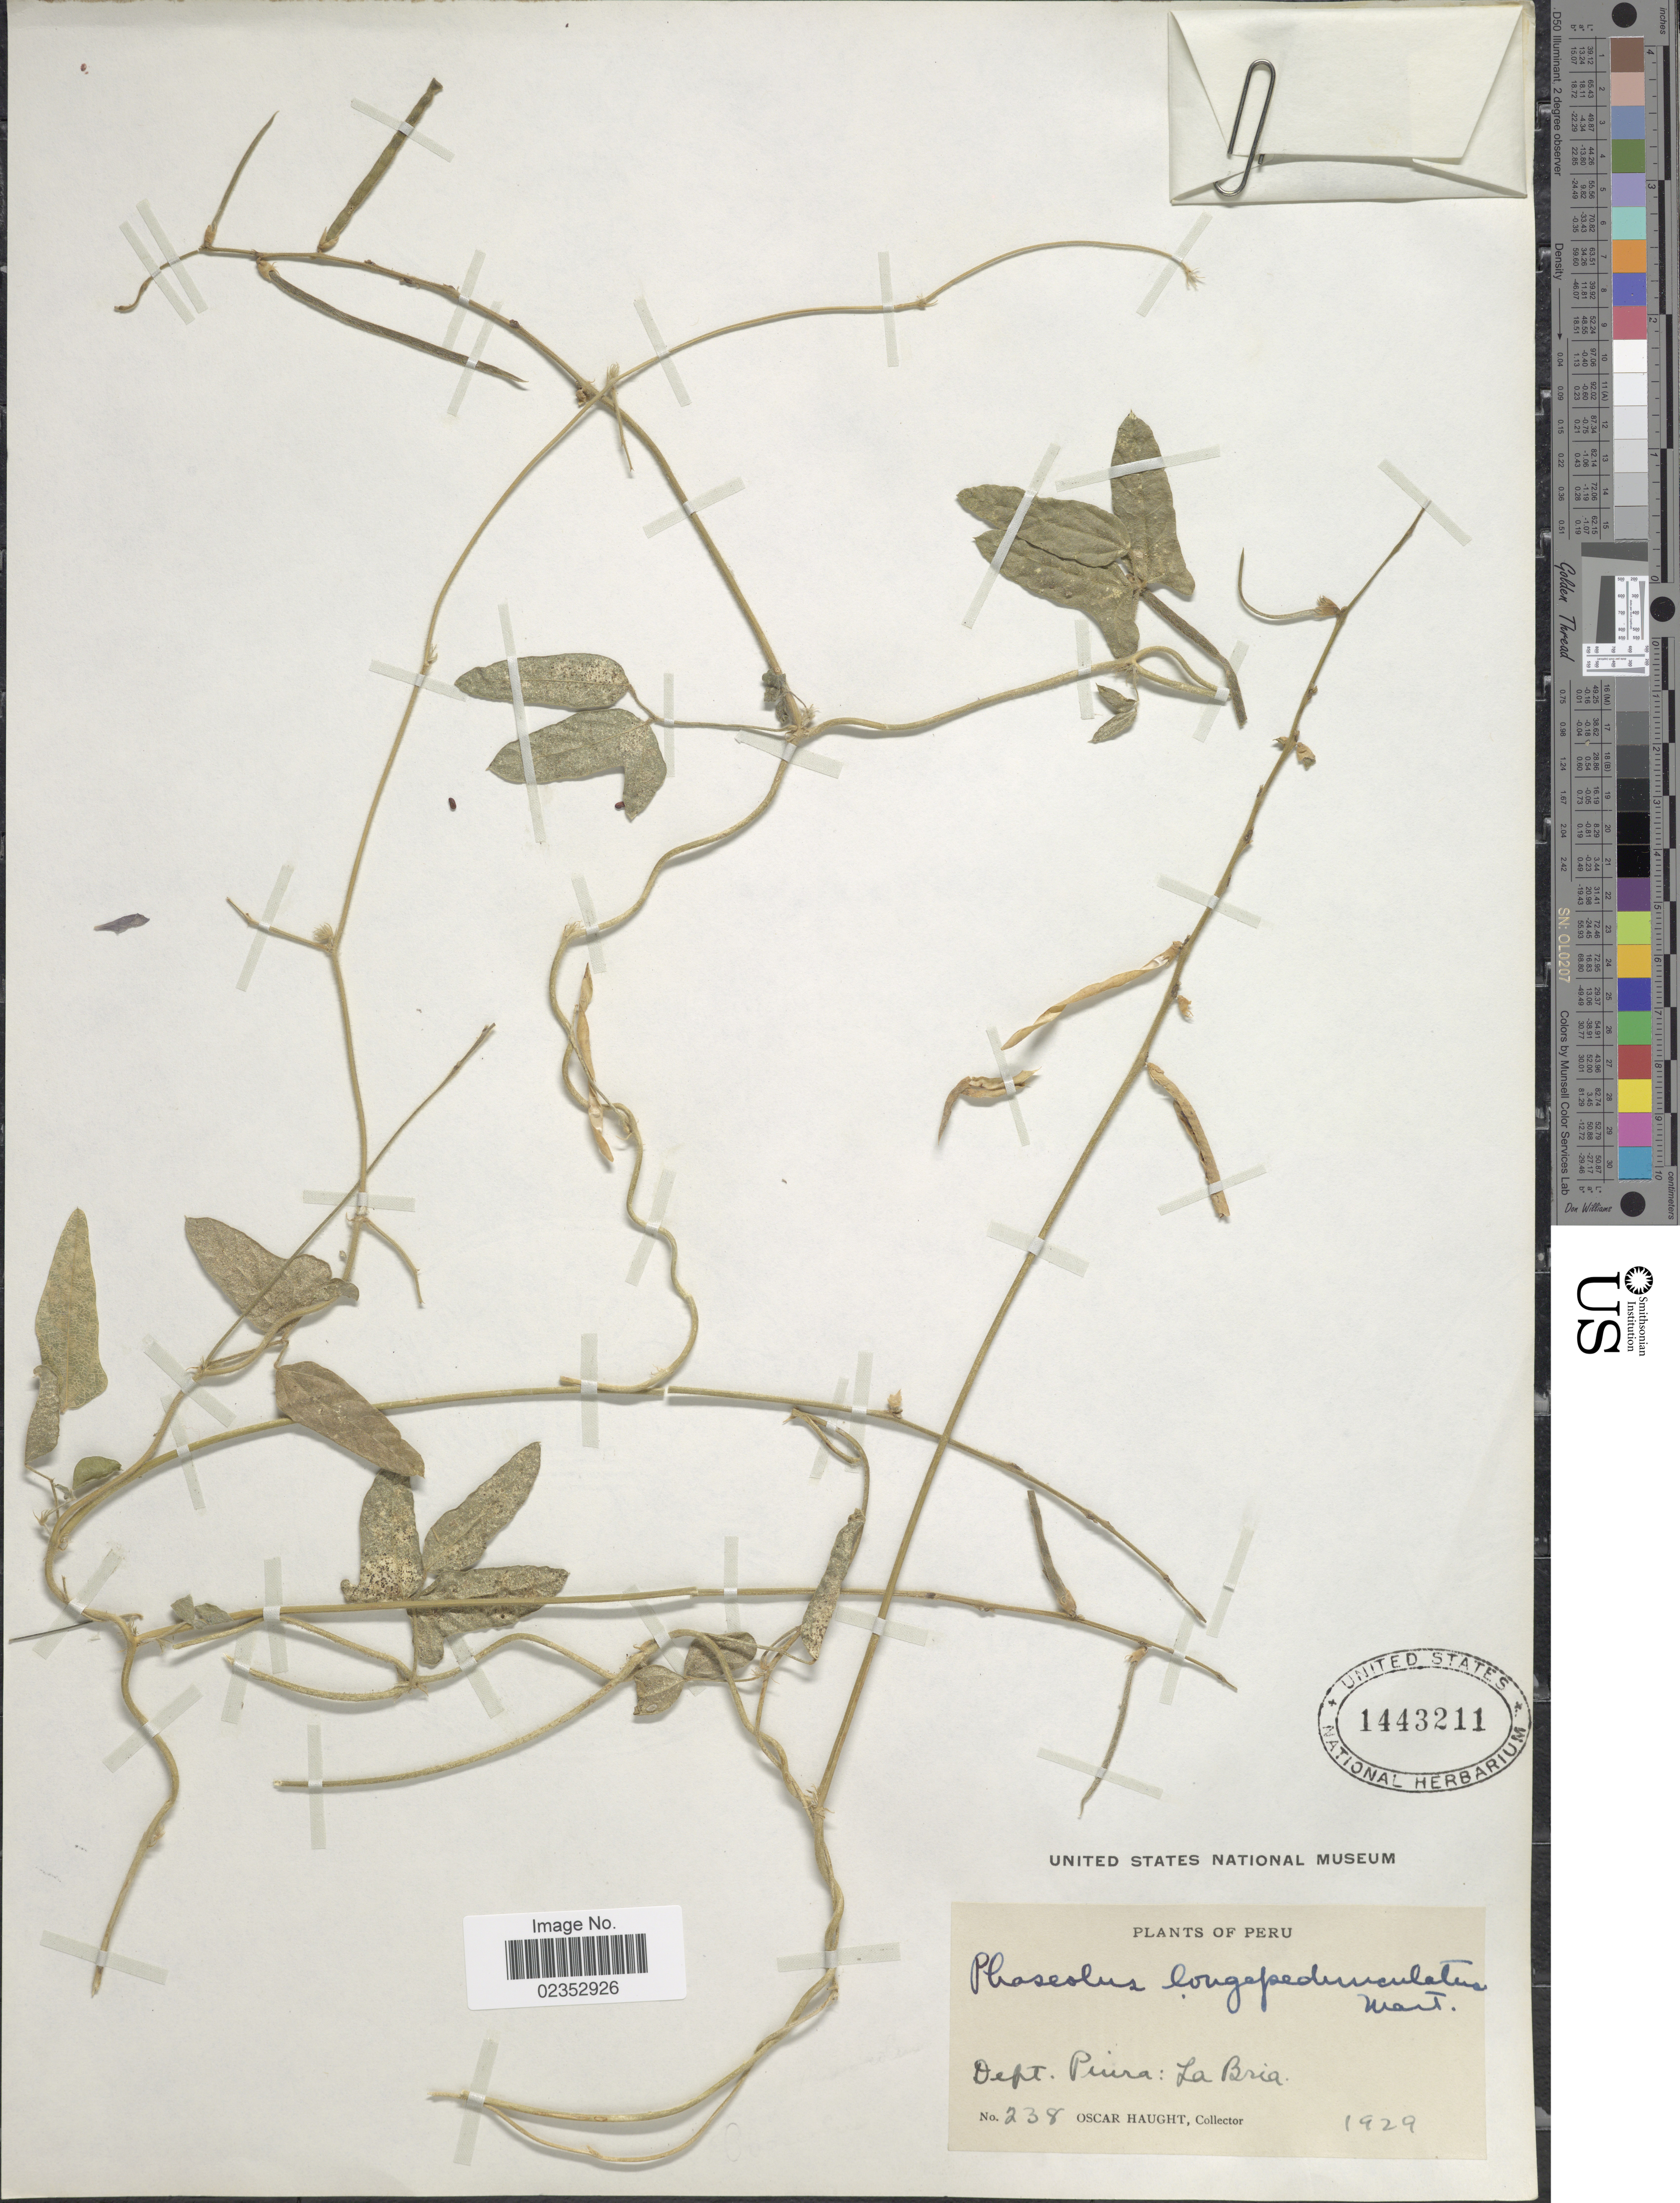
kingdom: Plantae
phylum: Tracheophyta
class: Magnoliopsida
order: Fabales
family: Fabaceae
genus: Macroptilium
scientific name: Macroptilium gracile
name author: (Poepp. ex Benth.) Urb.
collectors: O. L. Haught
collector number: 238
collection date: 1929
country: Peru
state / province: Piura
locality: Dept. Piura: La Bria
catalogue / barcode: US 1443211